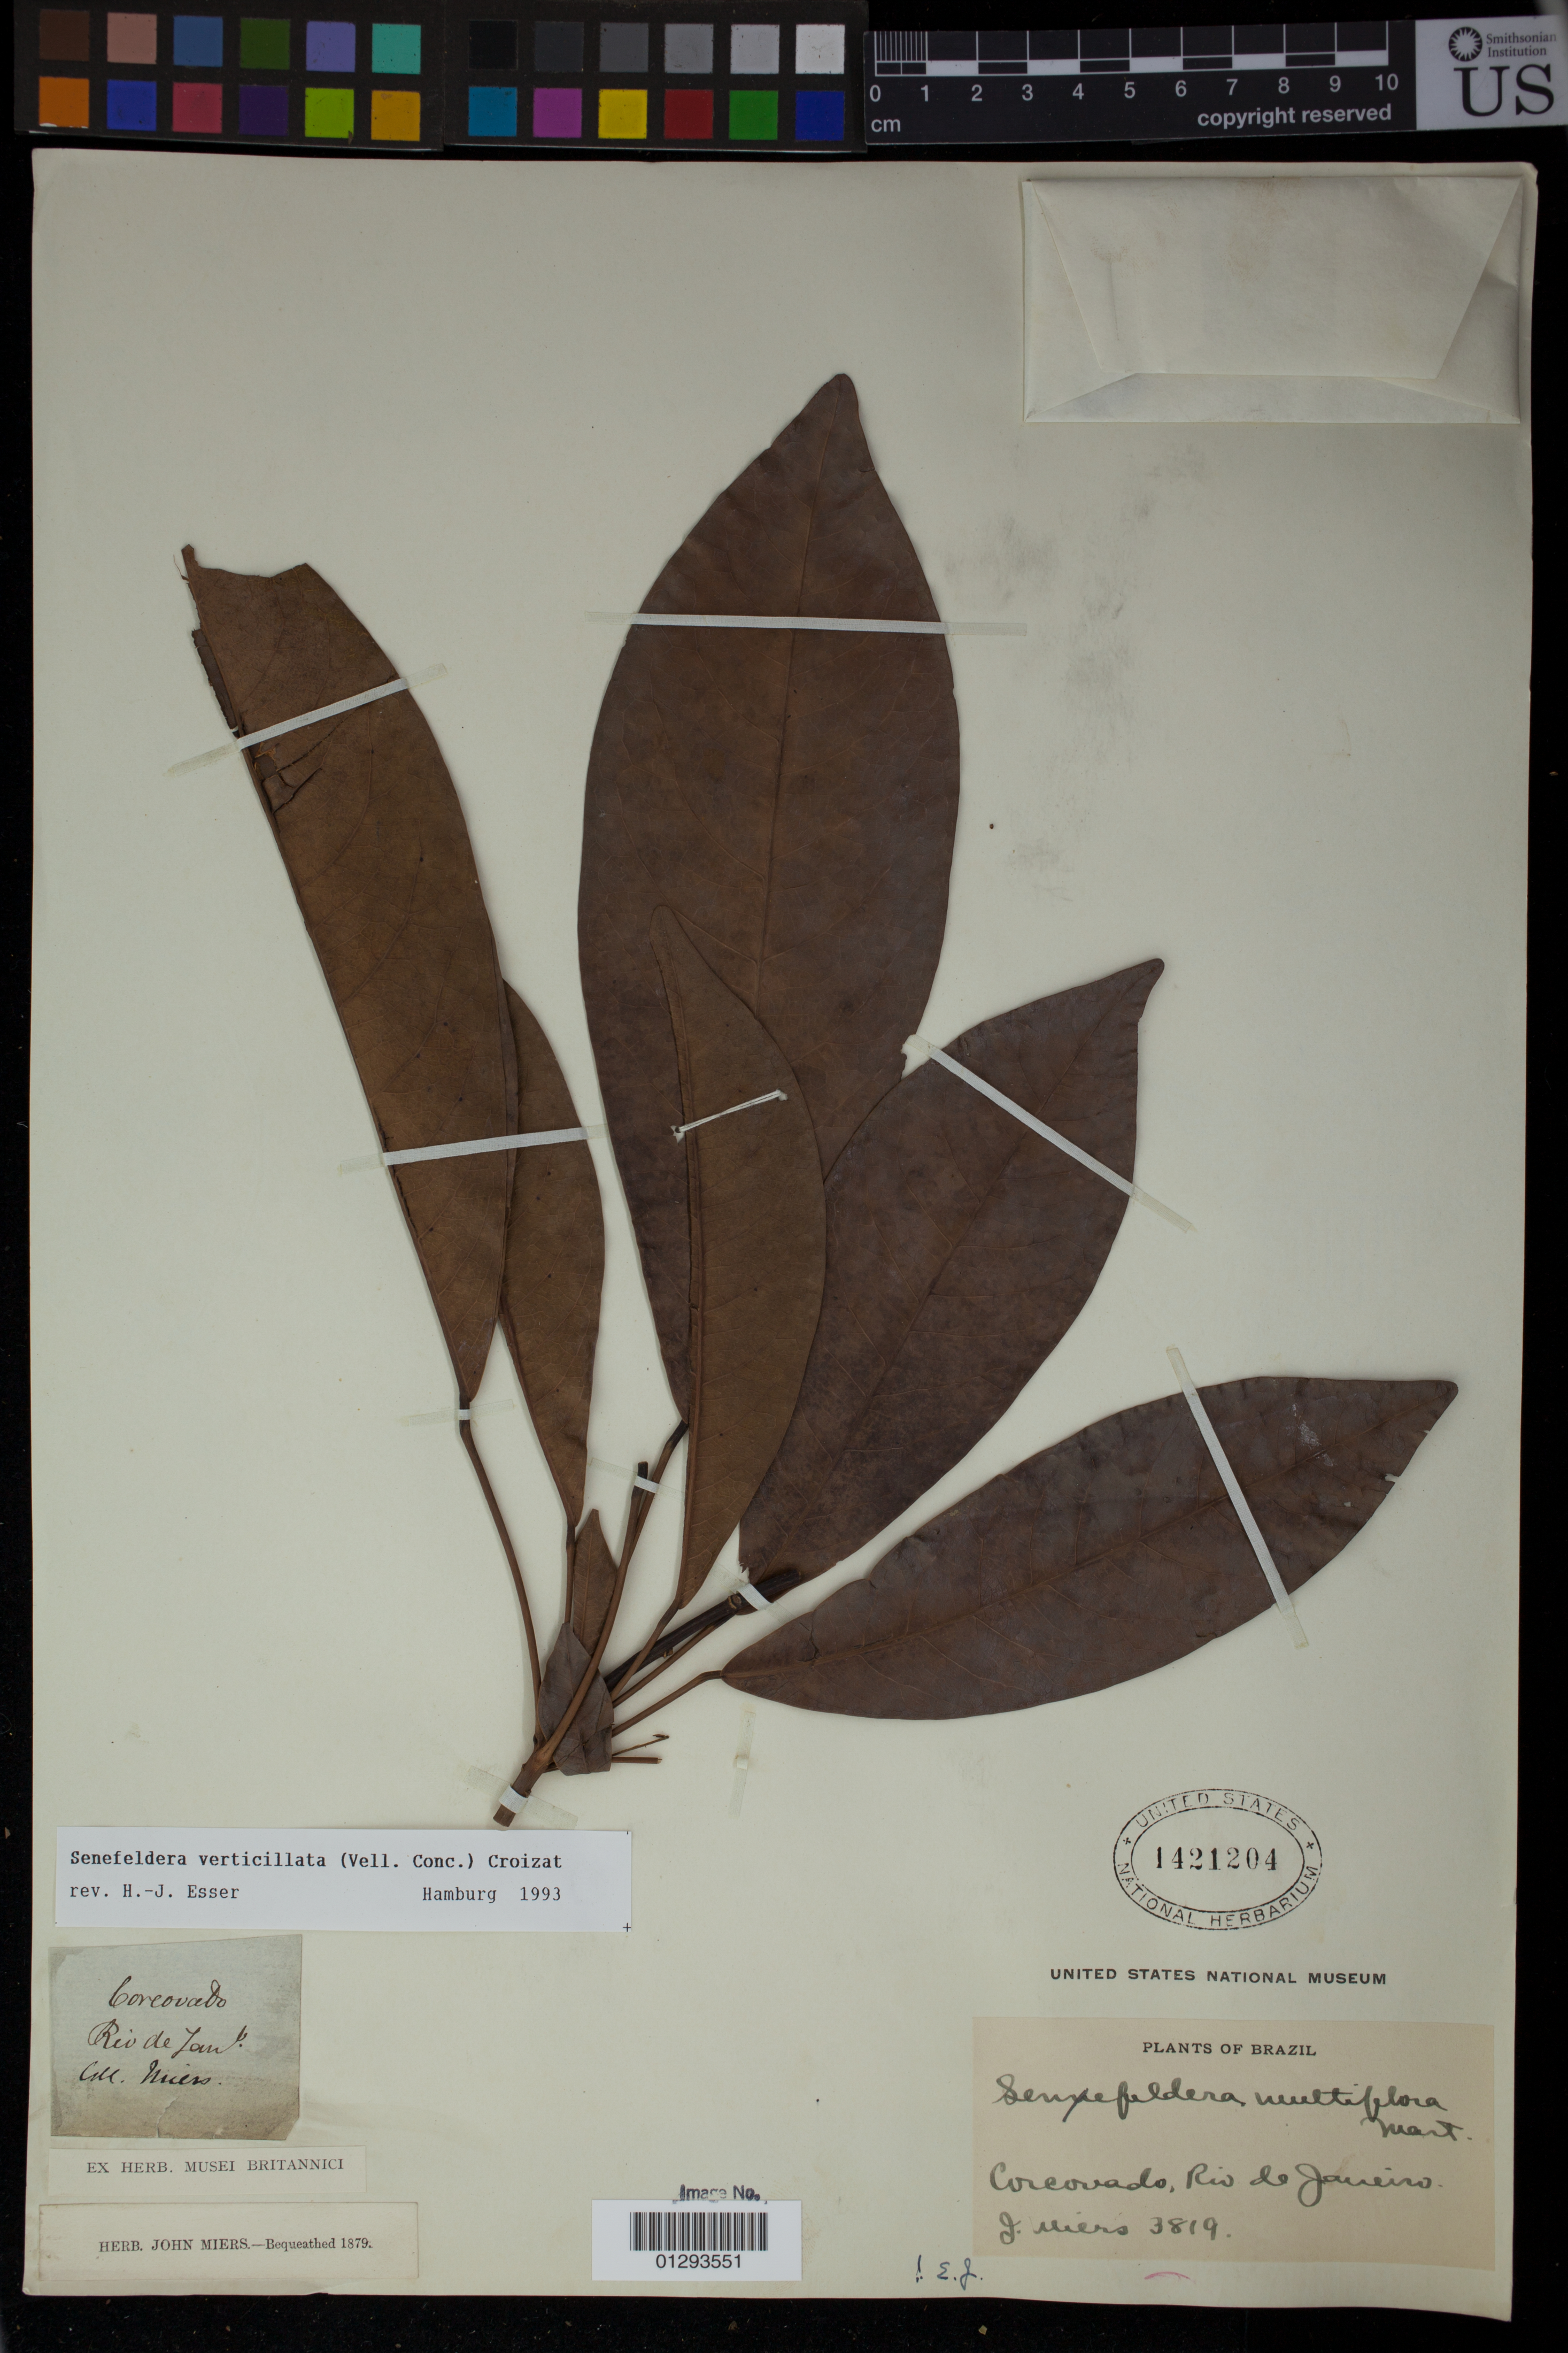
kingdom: Plantae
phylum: Tracheophyta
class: Magnoliopsida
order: Malpighiales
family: Euphorbiaceae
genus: Senefeldera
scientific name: Senefeldera verticillata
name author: (Vell.) Croizat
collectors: J. Miers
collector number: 3819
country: Brazil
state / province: Rio de Janeiro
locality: Corcovado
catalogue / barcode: US 1421204